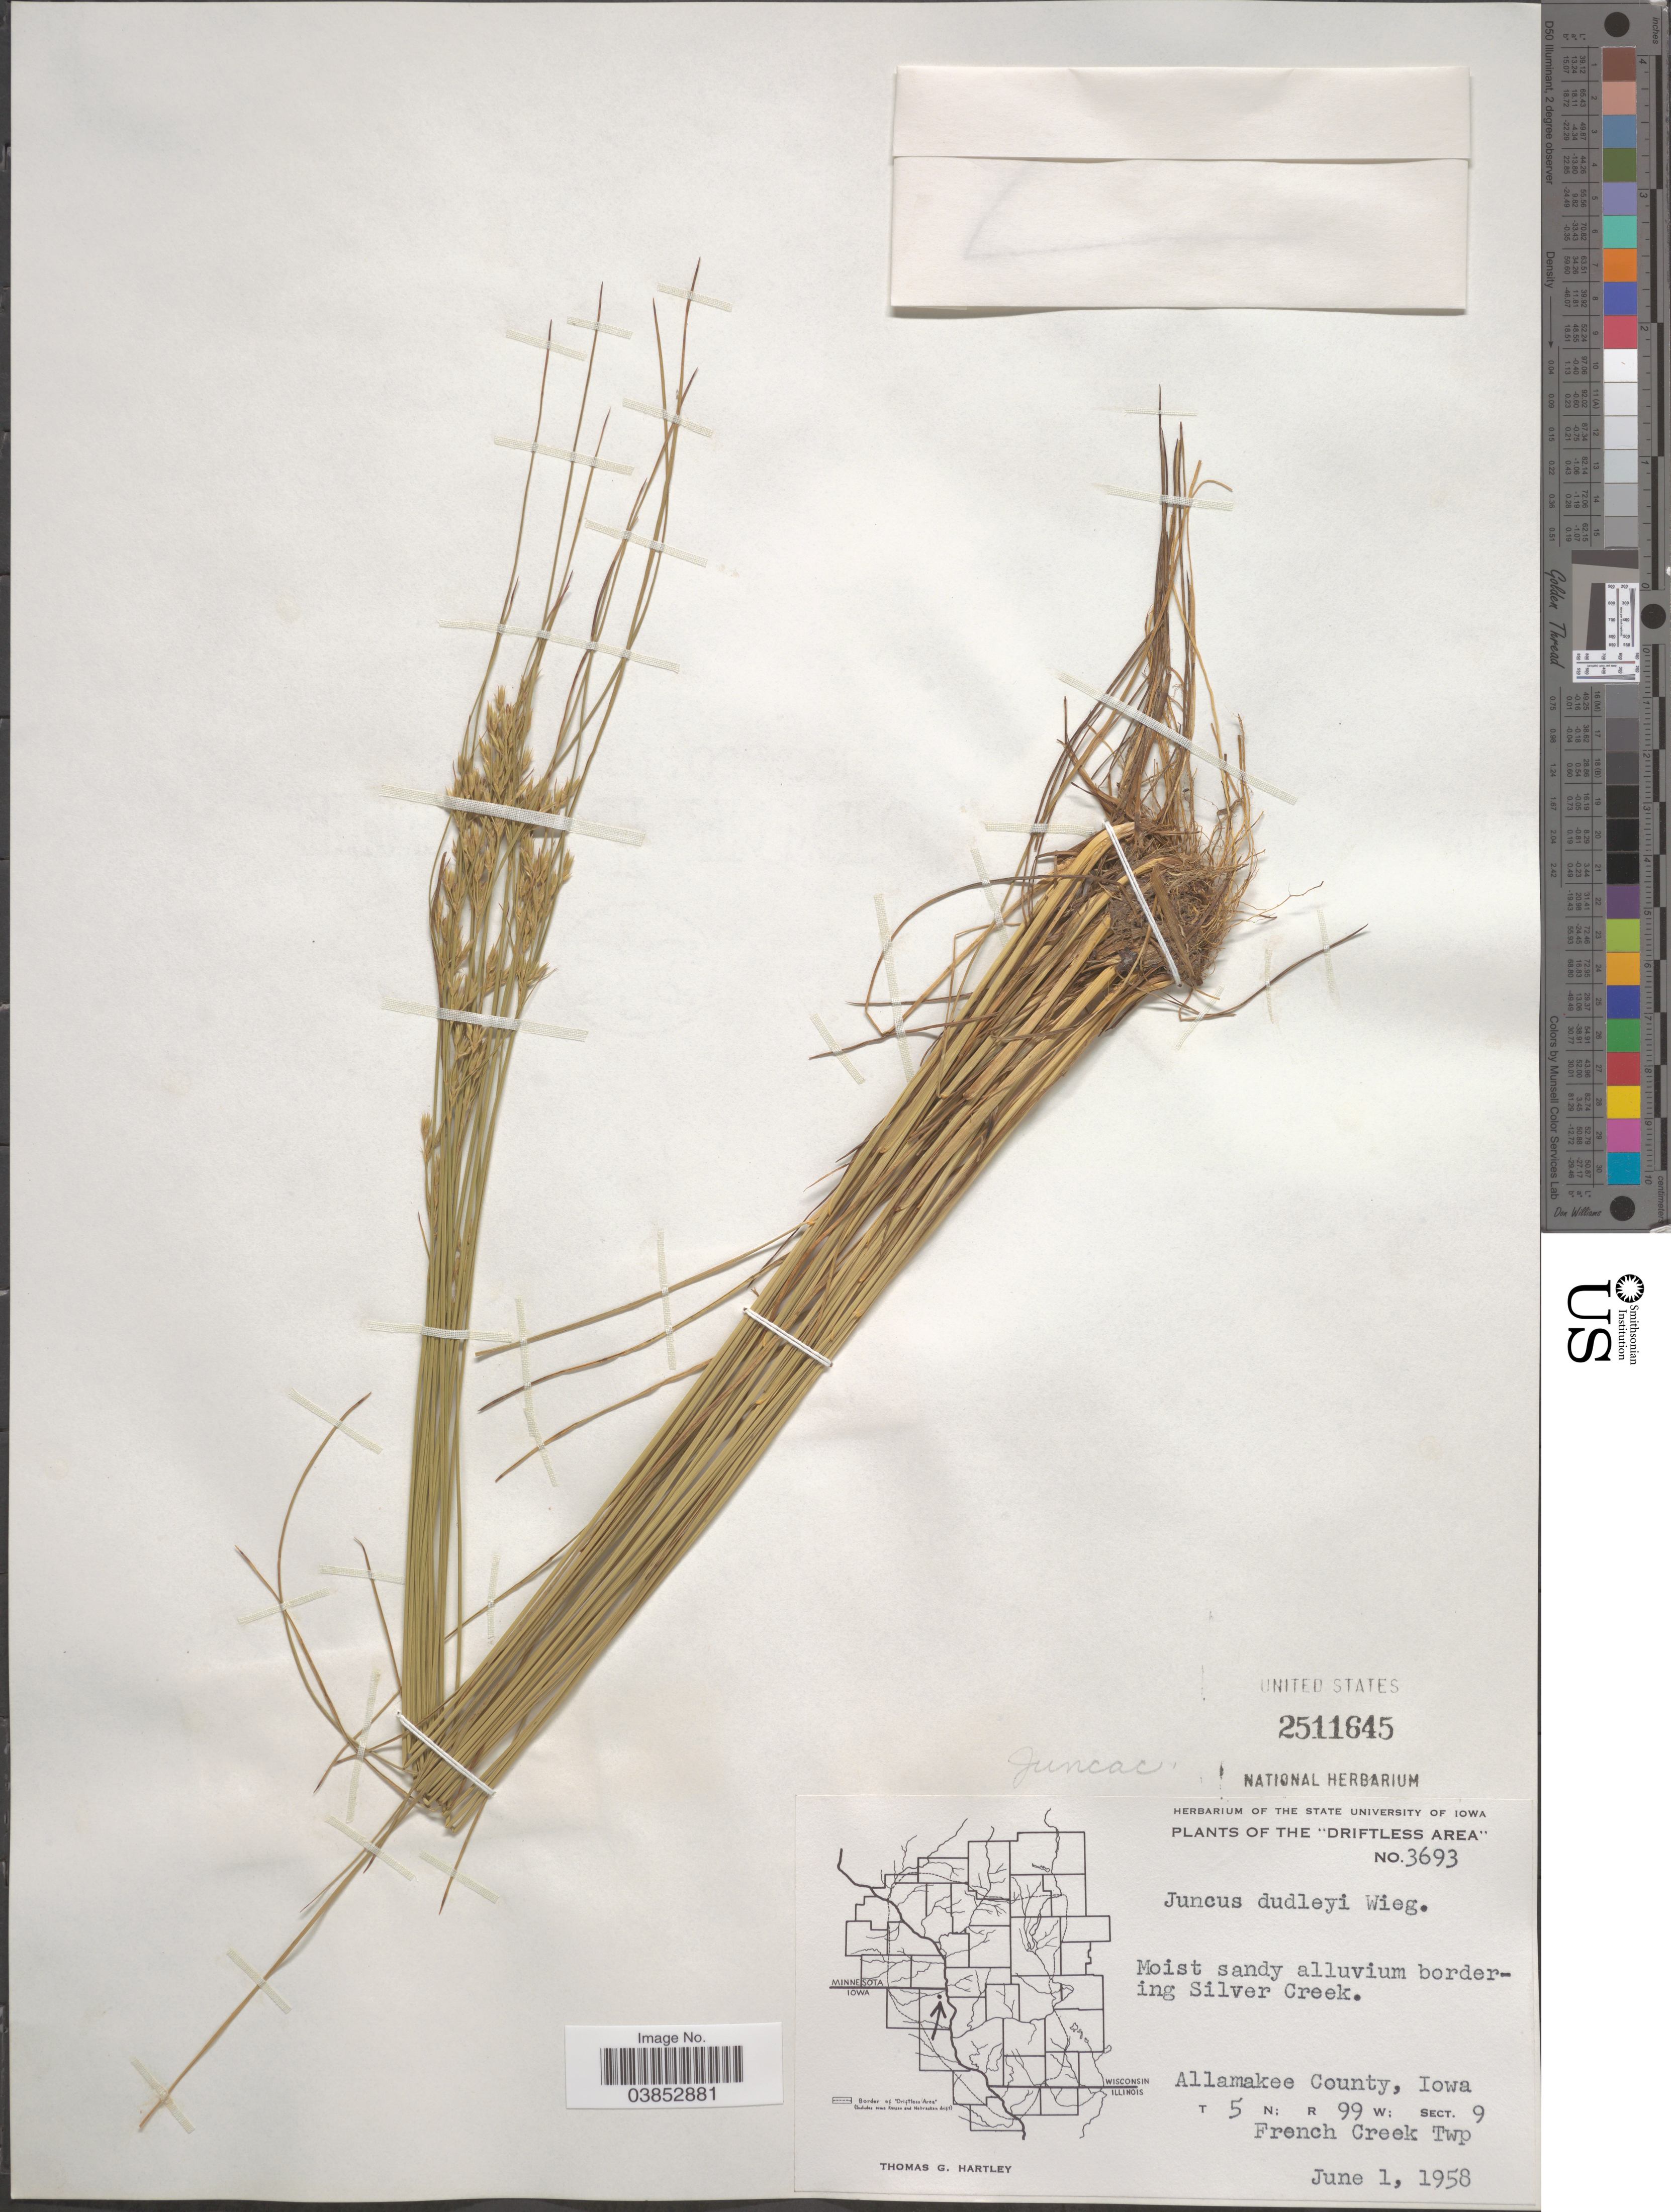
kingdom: Plantae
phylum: Tracheophyta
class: Liliopsida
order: Poales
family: Juncaceae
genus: Juncus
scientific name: Juncus dudleyi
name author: Wiegand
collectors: T. G. Hartley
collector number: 3693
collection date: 1958-06-01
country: United States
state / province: Iowa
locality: Driftless Area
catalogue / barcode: US 2511645